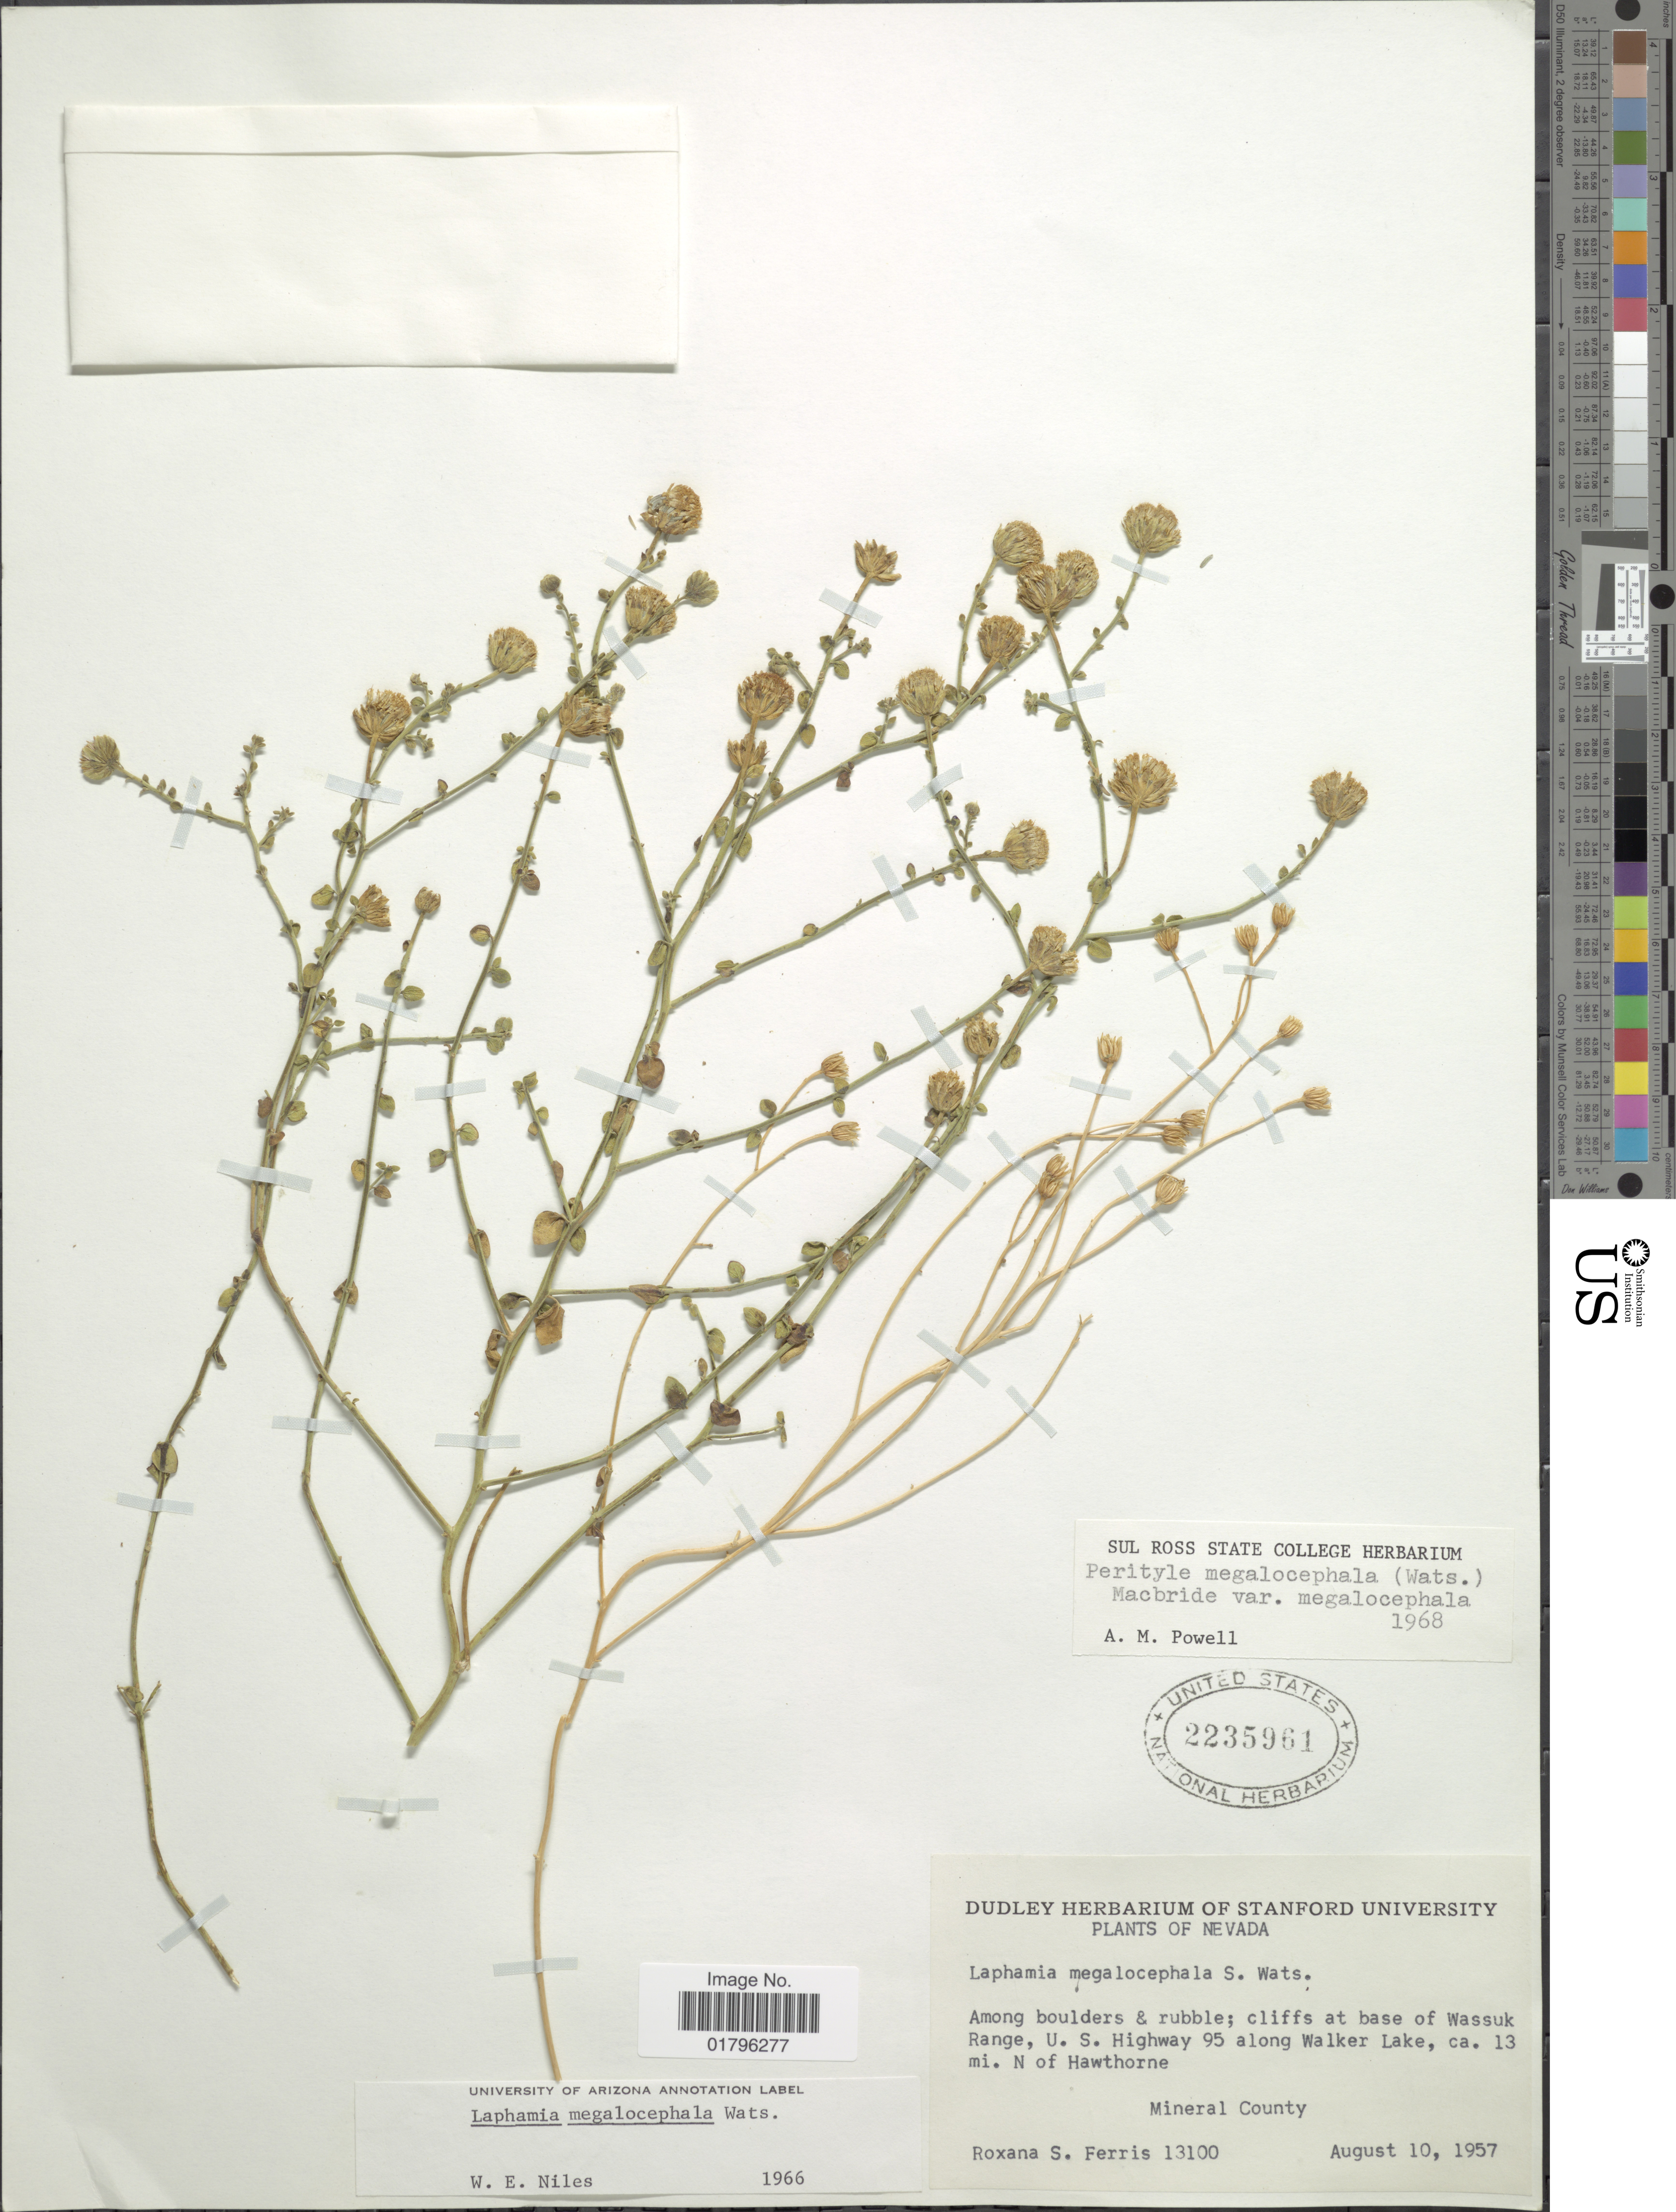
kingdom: Plantae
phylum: Tracheophyta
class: Magnoliopsida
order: Asterales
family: Asteraceae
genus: Perityle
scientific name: Perityle megalocephala var. megalocephala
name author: (S. Watson) J.F. Macbr.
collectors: R. S. Ferris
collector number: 13100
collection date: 1957-08-10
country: United States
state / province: Nevada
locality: Cliffs at base of Wassuk Range, U. S. Highway 95 along Walker Lake, ca 13 mi N of Hawthorne, Mineral County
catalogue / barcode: US 2235961